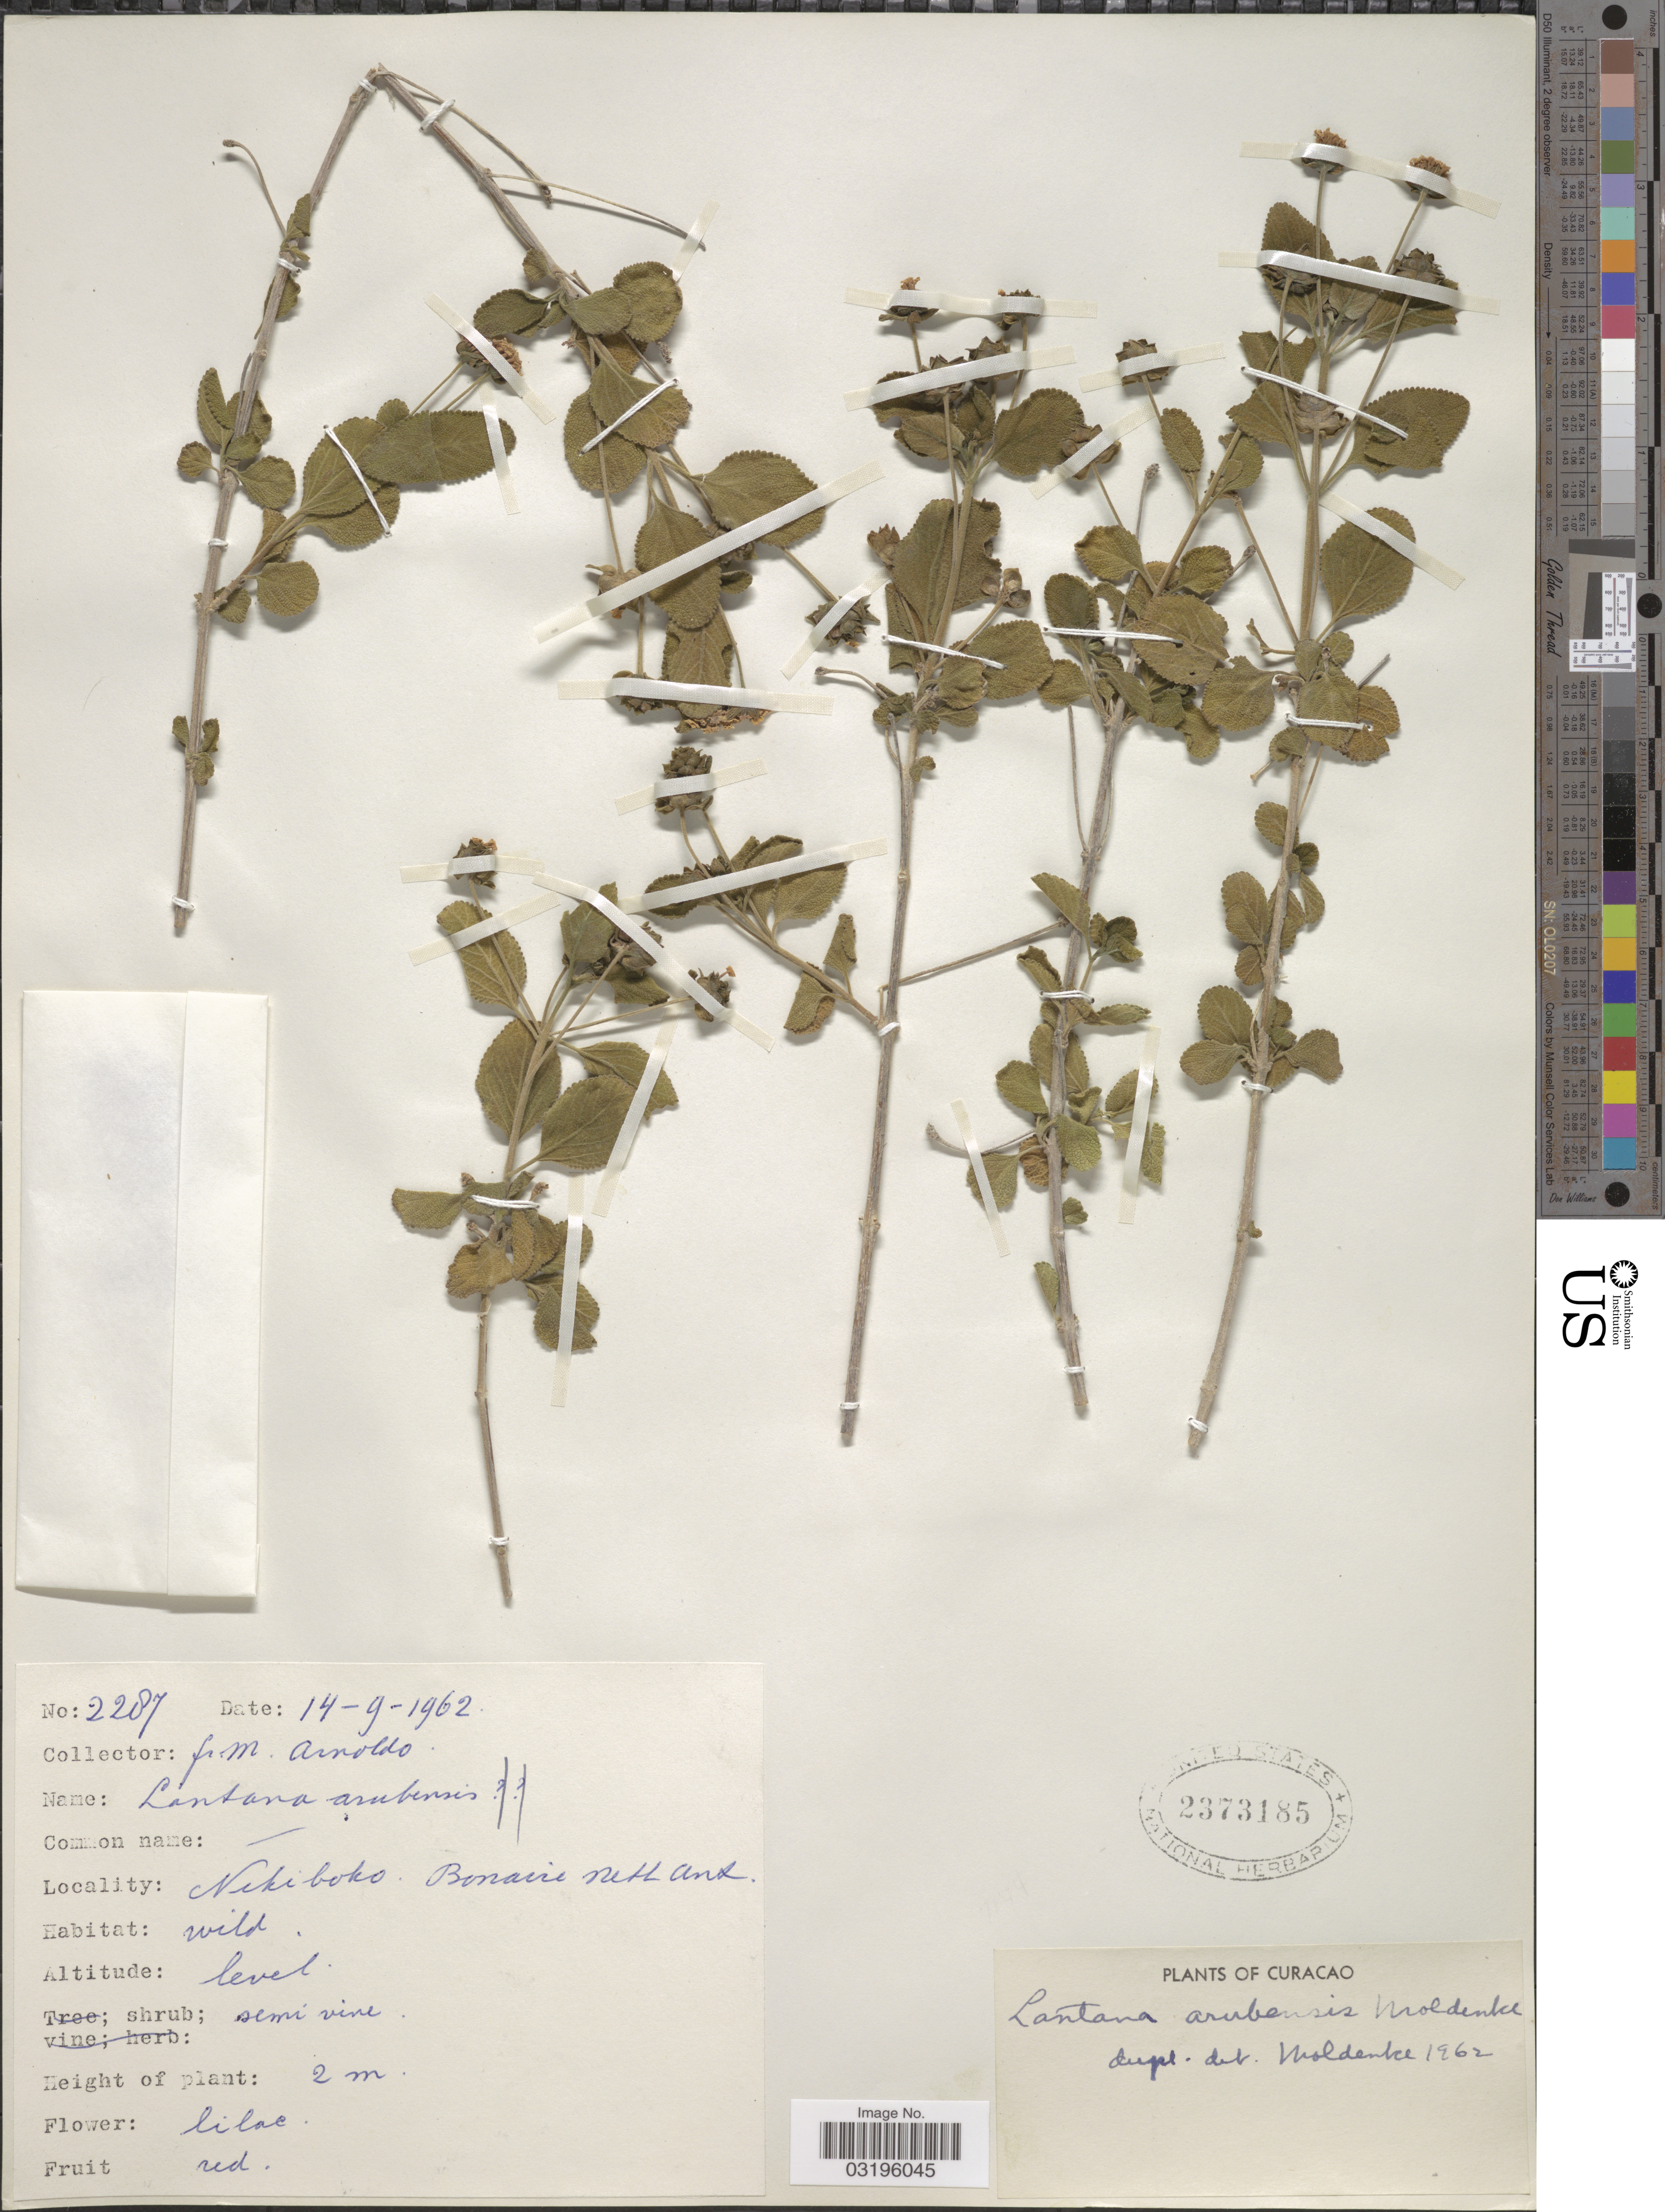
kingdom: Plantae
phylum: Tracheophyta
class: Magnoliopsida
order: Lamiales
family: Verbenaceae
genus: Lantana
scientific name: Lantana arubensis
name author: Moldenke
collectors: N. Arnoldo-Broeders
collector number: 2287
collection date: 1962-09-14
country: Netherlands Antilles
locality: Nikiboko. Bonaire.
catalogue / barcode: US 2373185